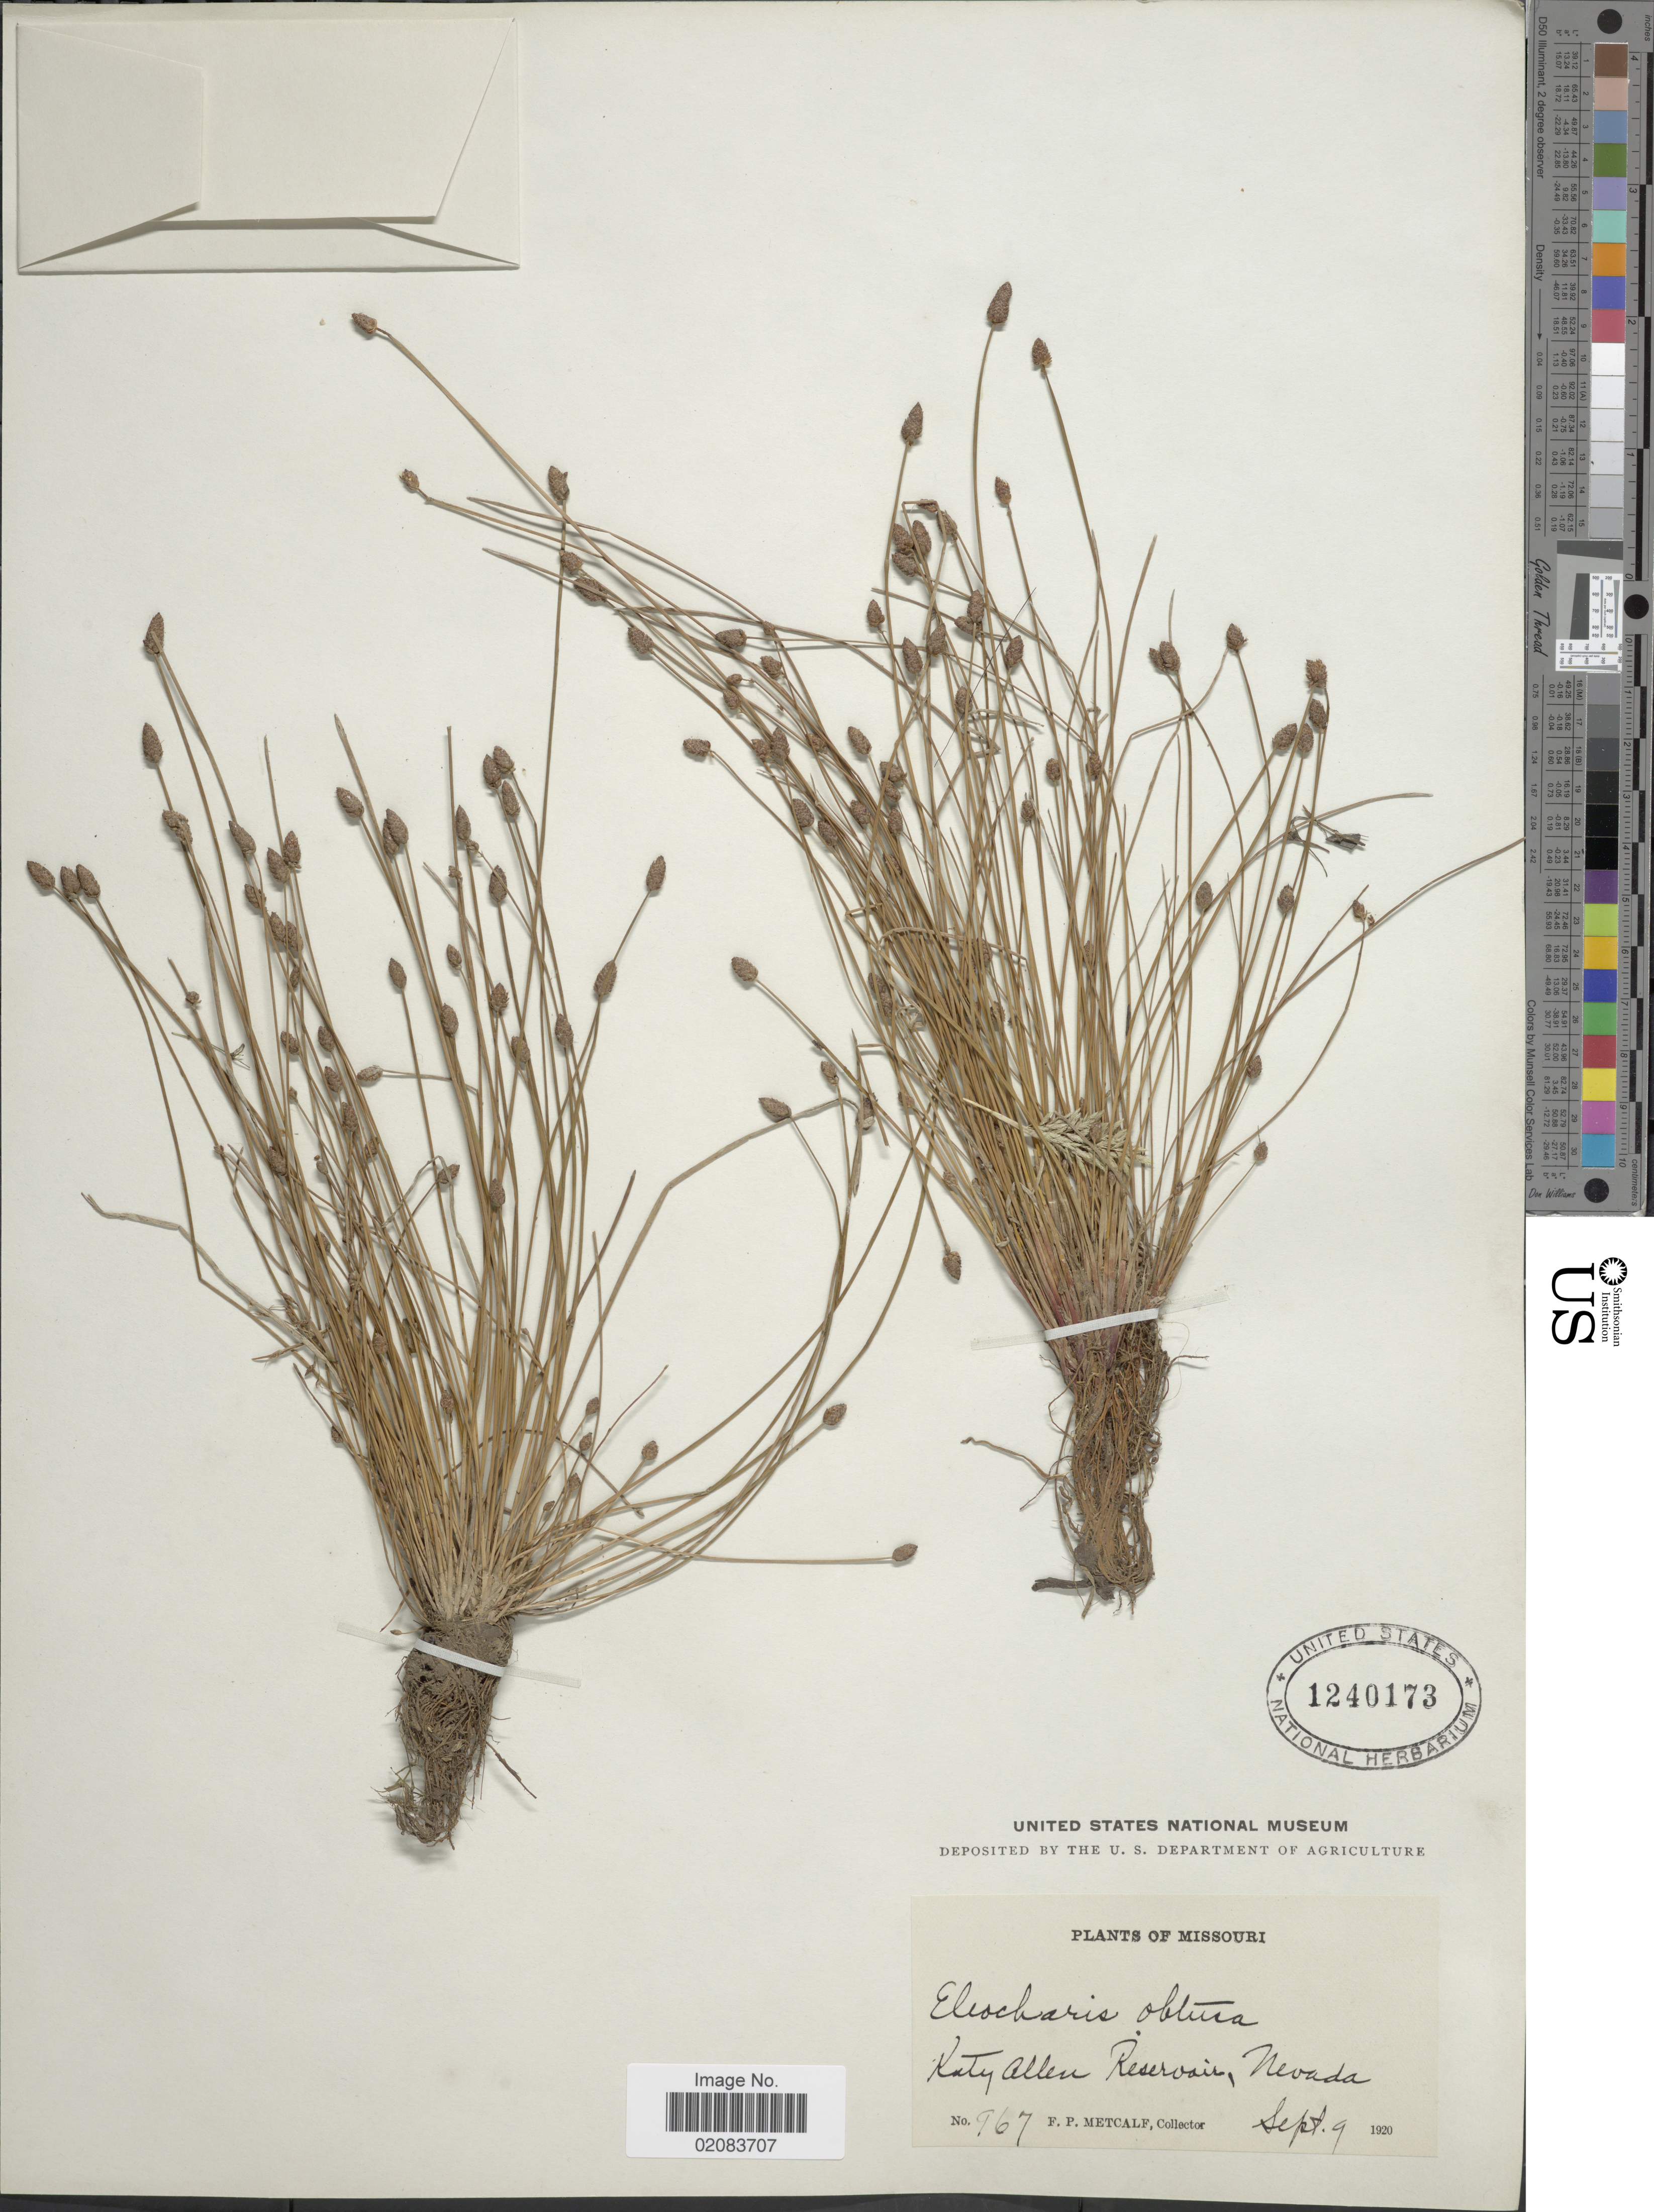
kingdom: Plantae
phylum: Tracheophyta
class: Liliopsida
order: Poales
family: Cyperaceae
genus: Eleocharis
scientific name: Eleocharis obtusa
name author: (Willd.) Schult.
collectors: F. Metcalf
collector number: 967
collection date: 1920-09-09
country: United States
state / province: Missouri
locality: Katy Allen Reservoir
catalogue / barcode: US 1240173